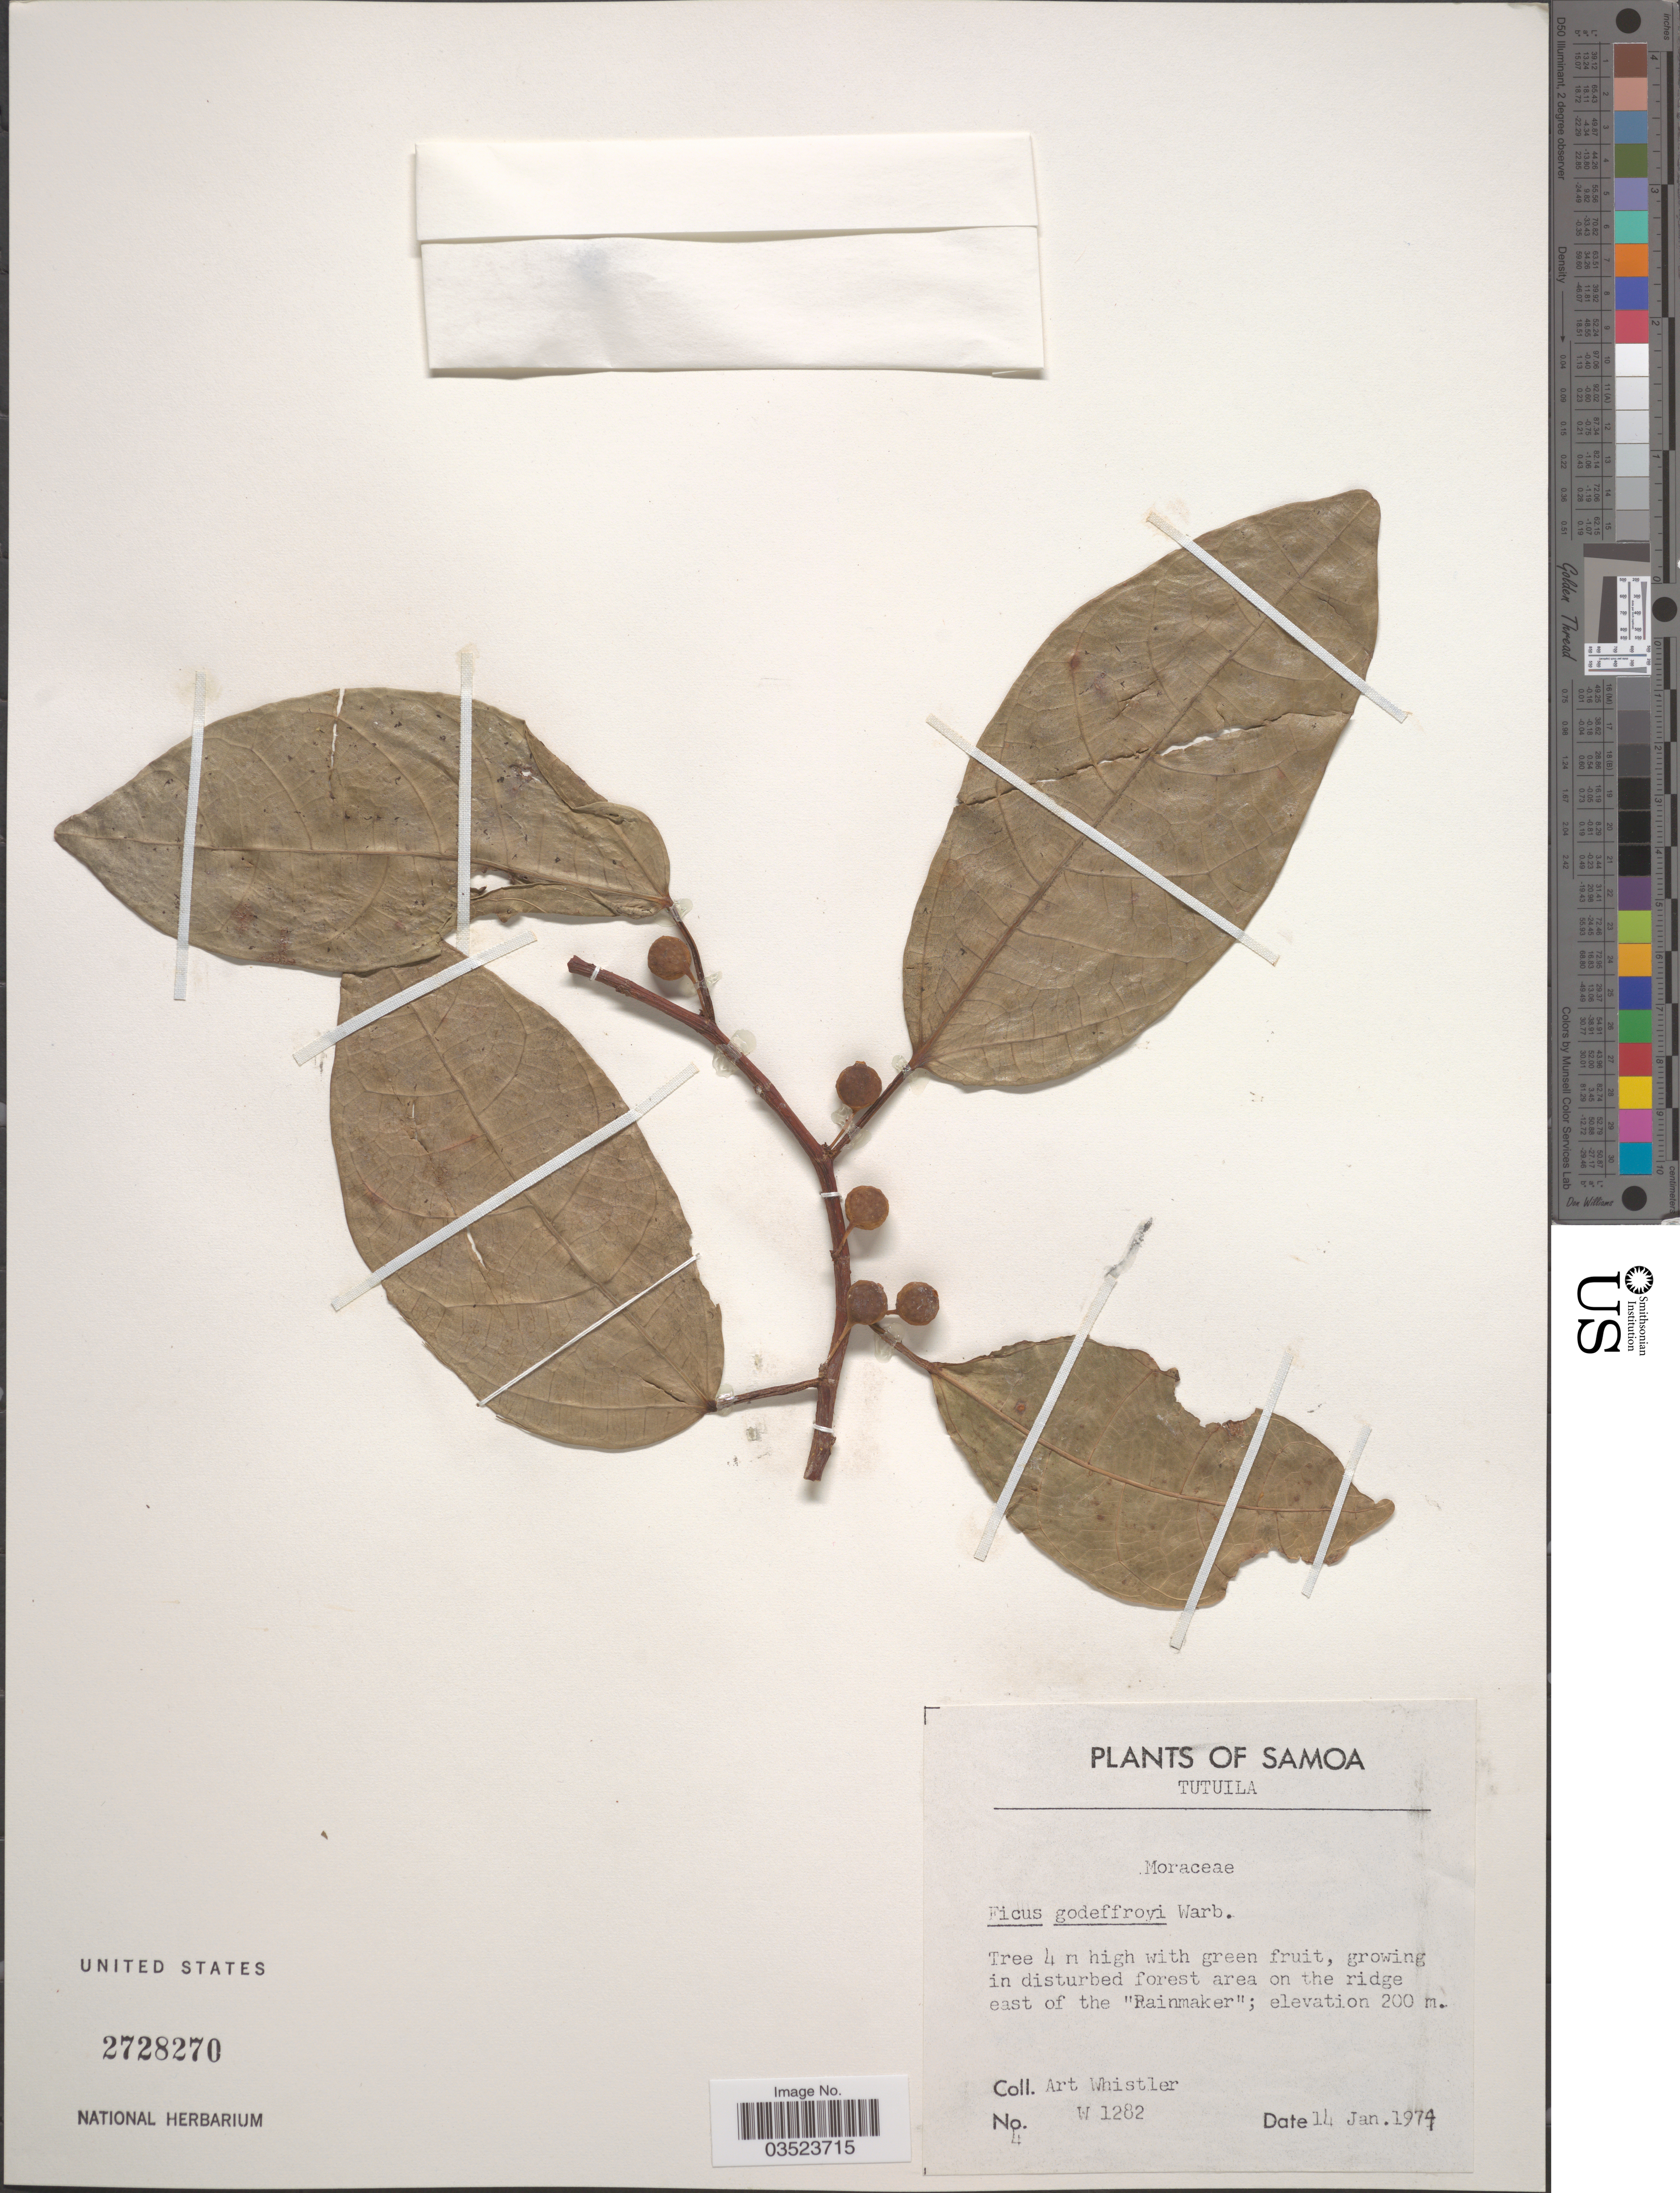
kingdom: Plantae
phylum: Tracheophyta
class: Magnoliopsida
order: Rosales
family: Moraceae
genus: Ficus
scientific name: Ficus godeffroyi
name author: Warb.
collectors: A. Whistler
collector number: W1282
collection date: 1974-01-14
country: American Samoa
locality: Samoa. Tutuila. In disturbed forest area on the ridge east of the 'Rainmaker'.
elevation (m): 200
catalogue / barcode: US 2728270